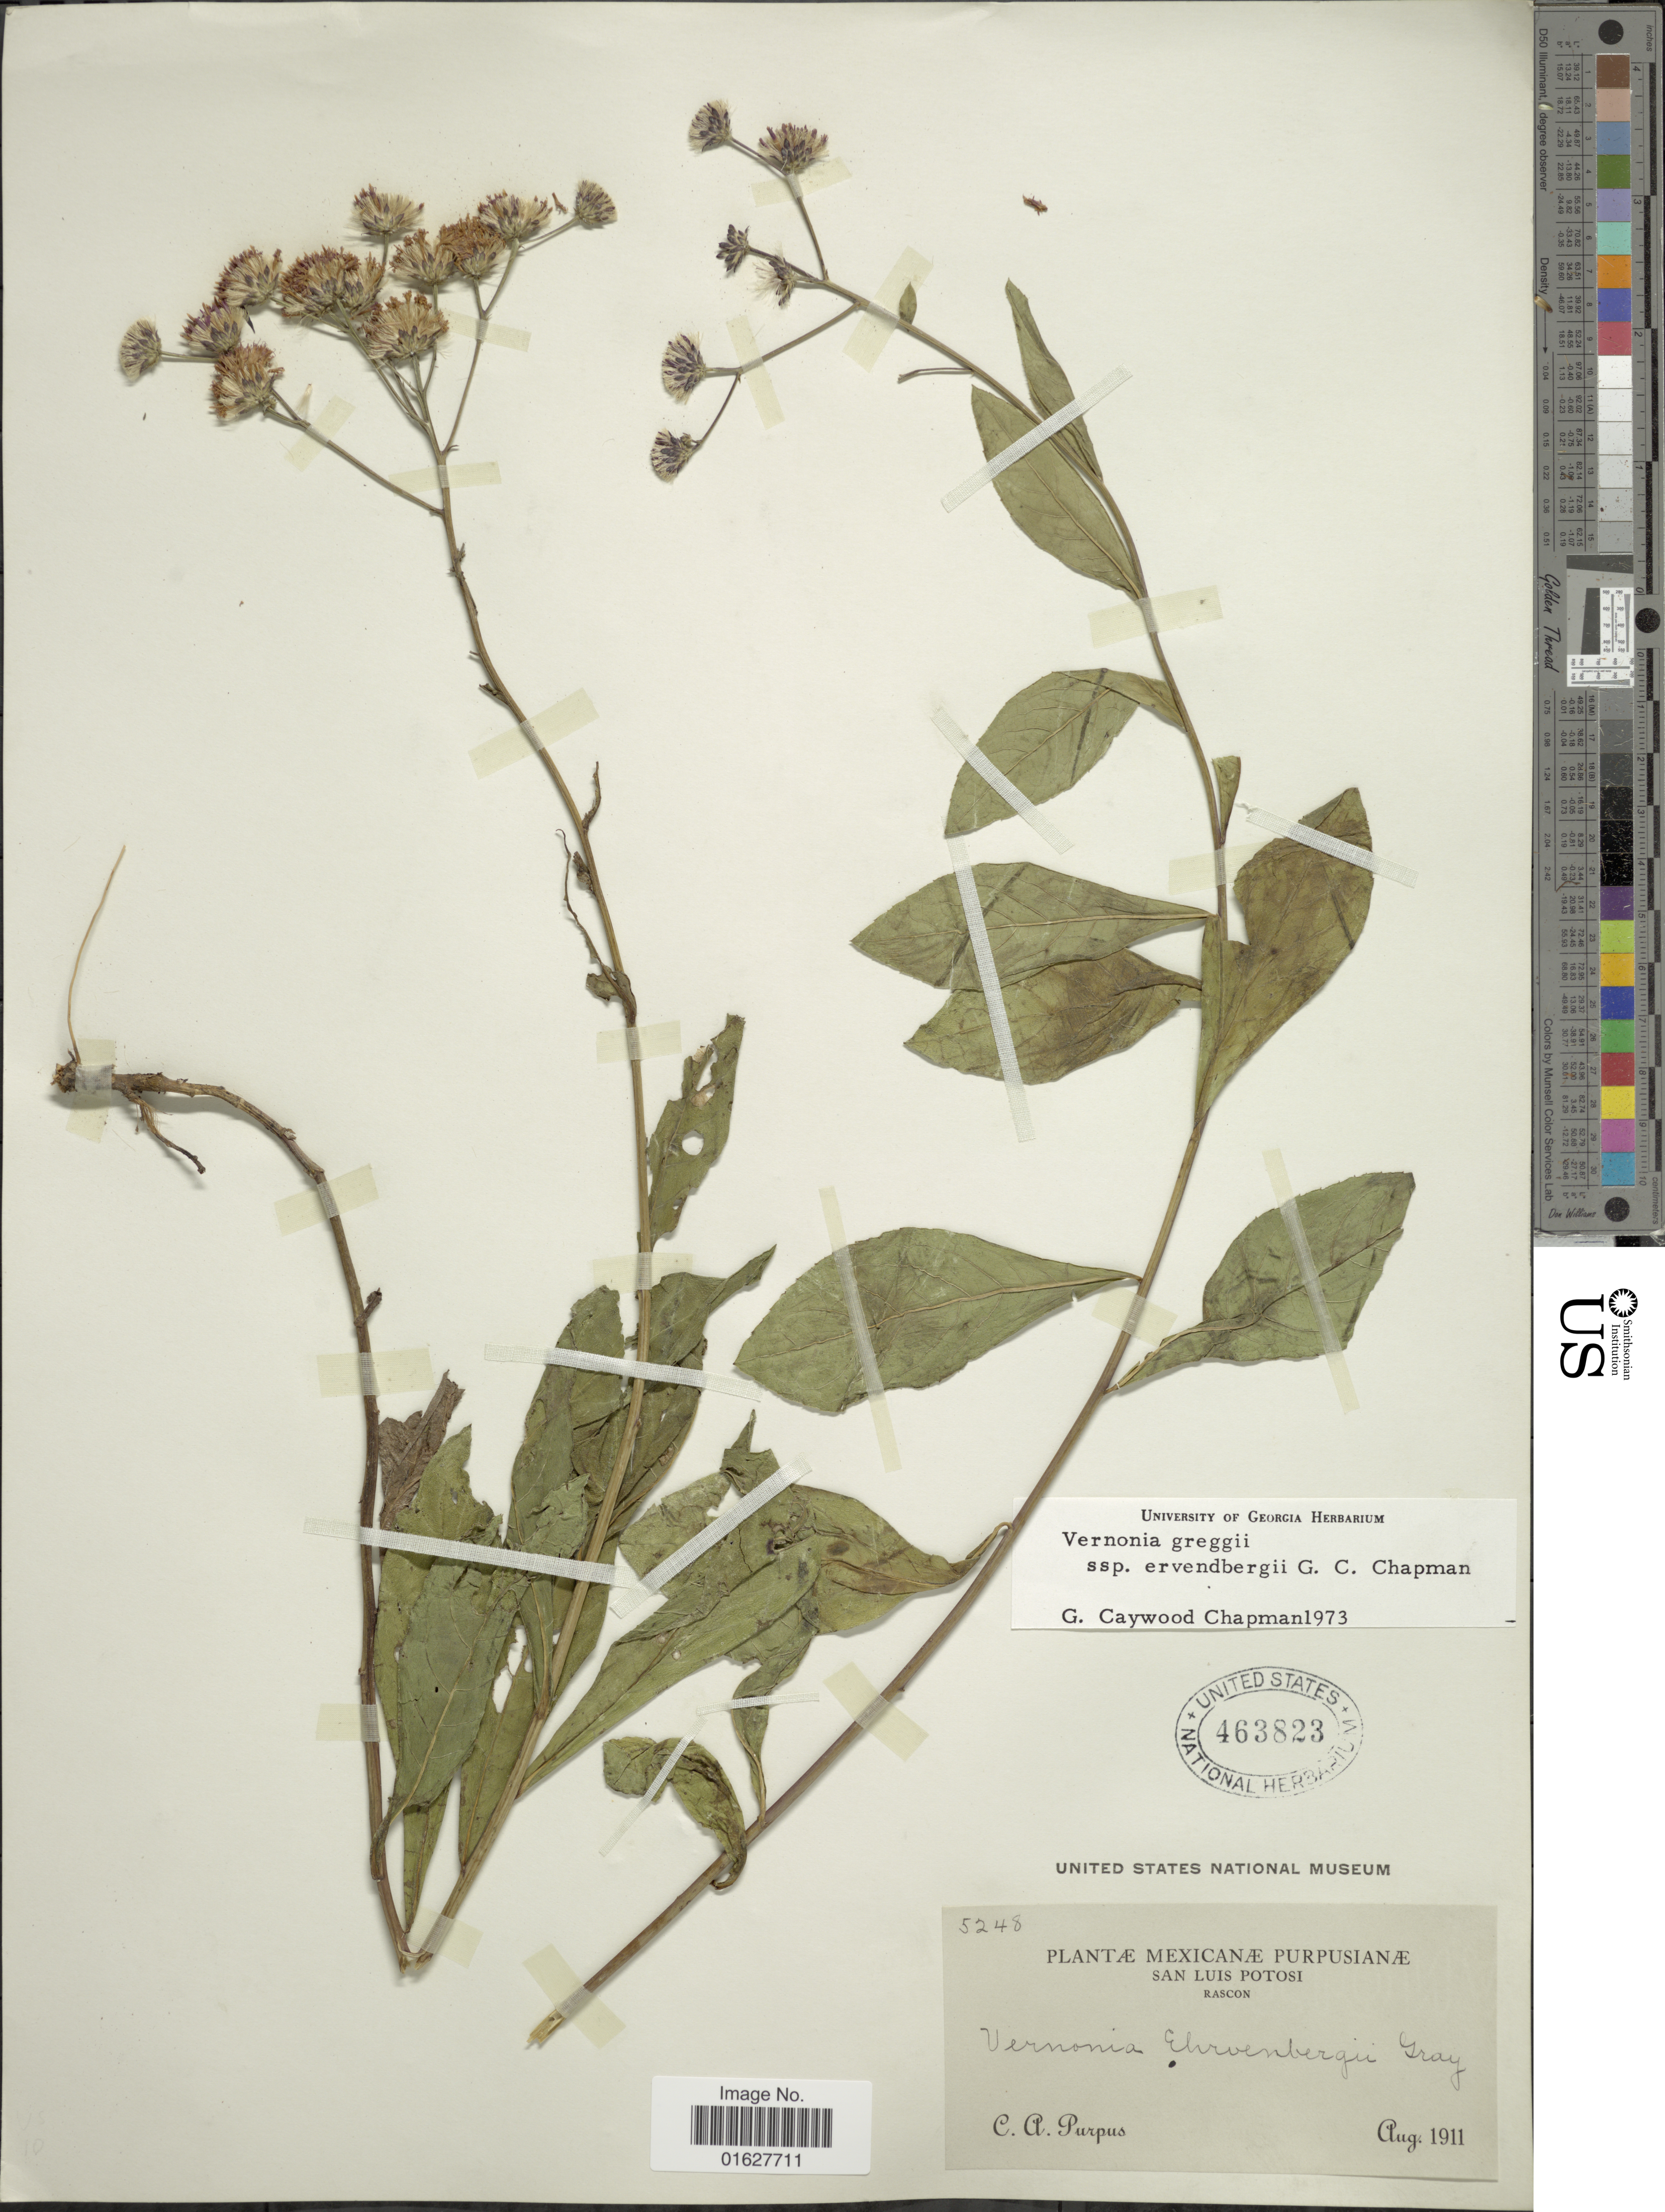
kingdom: Plantae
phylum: Tracheophyta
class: Magnoliopsida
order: Asterales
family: Asteraceae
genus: Vernonia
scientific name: Vernonia greggii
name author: A. Gray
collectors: C. A. Purpus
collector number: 5248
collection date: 1911-08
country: Mexico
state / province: San Luis Potosí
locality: Mexicanae Purpusianae, San Luis Potosí. Rascon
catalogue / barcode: US 463823